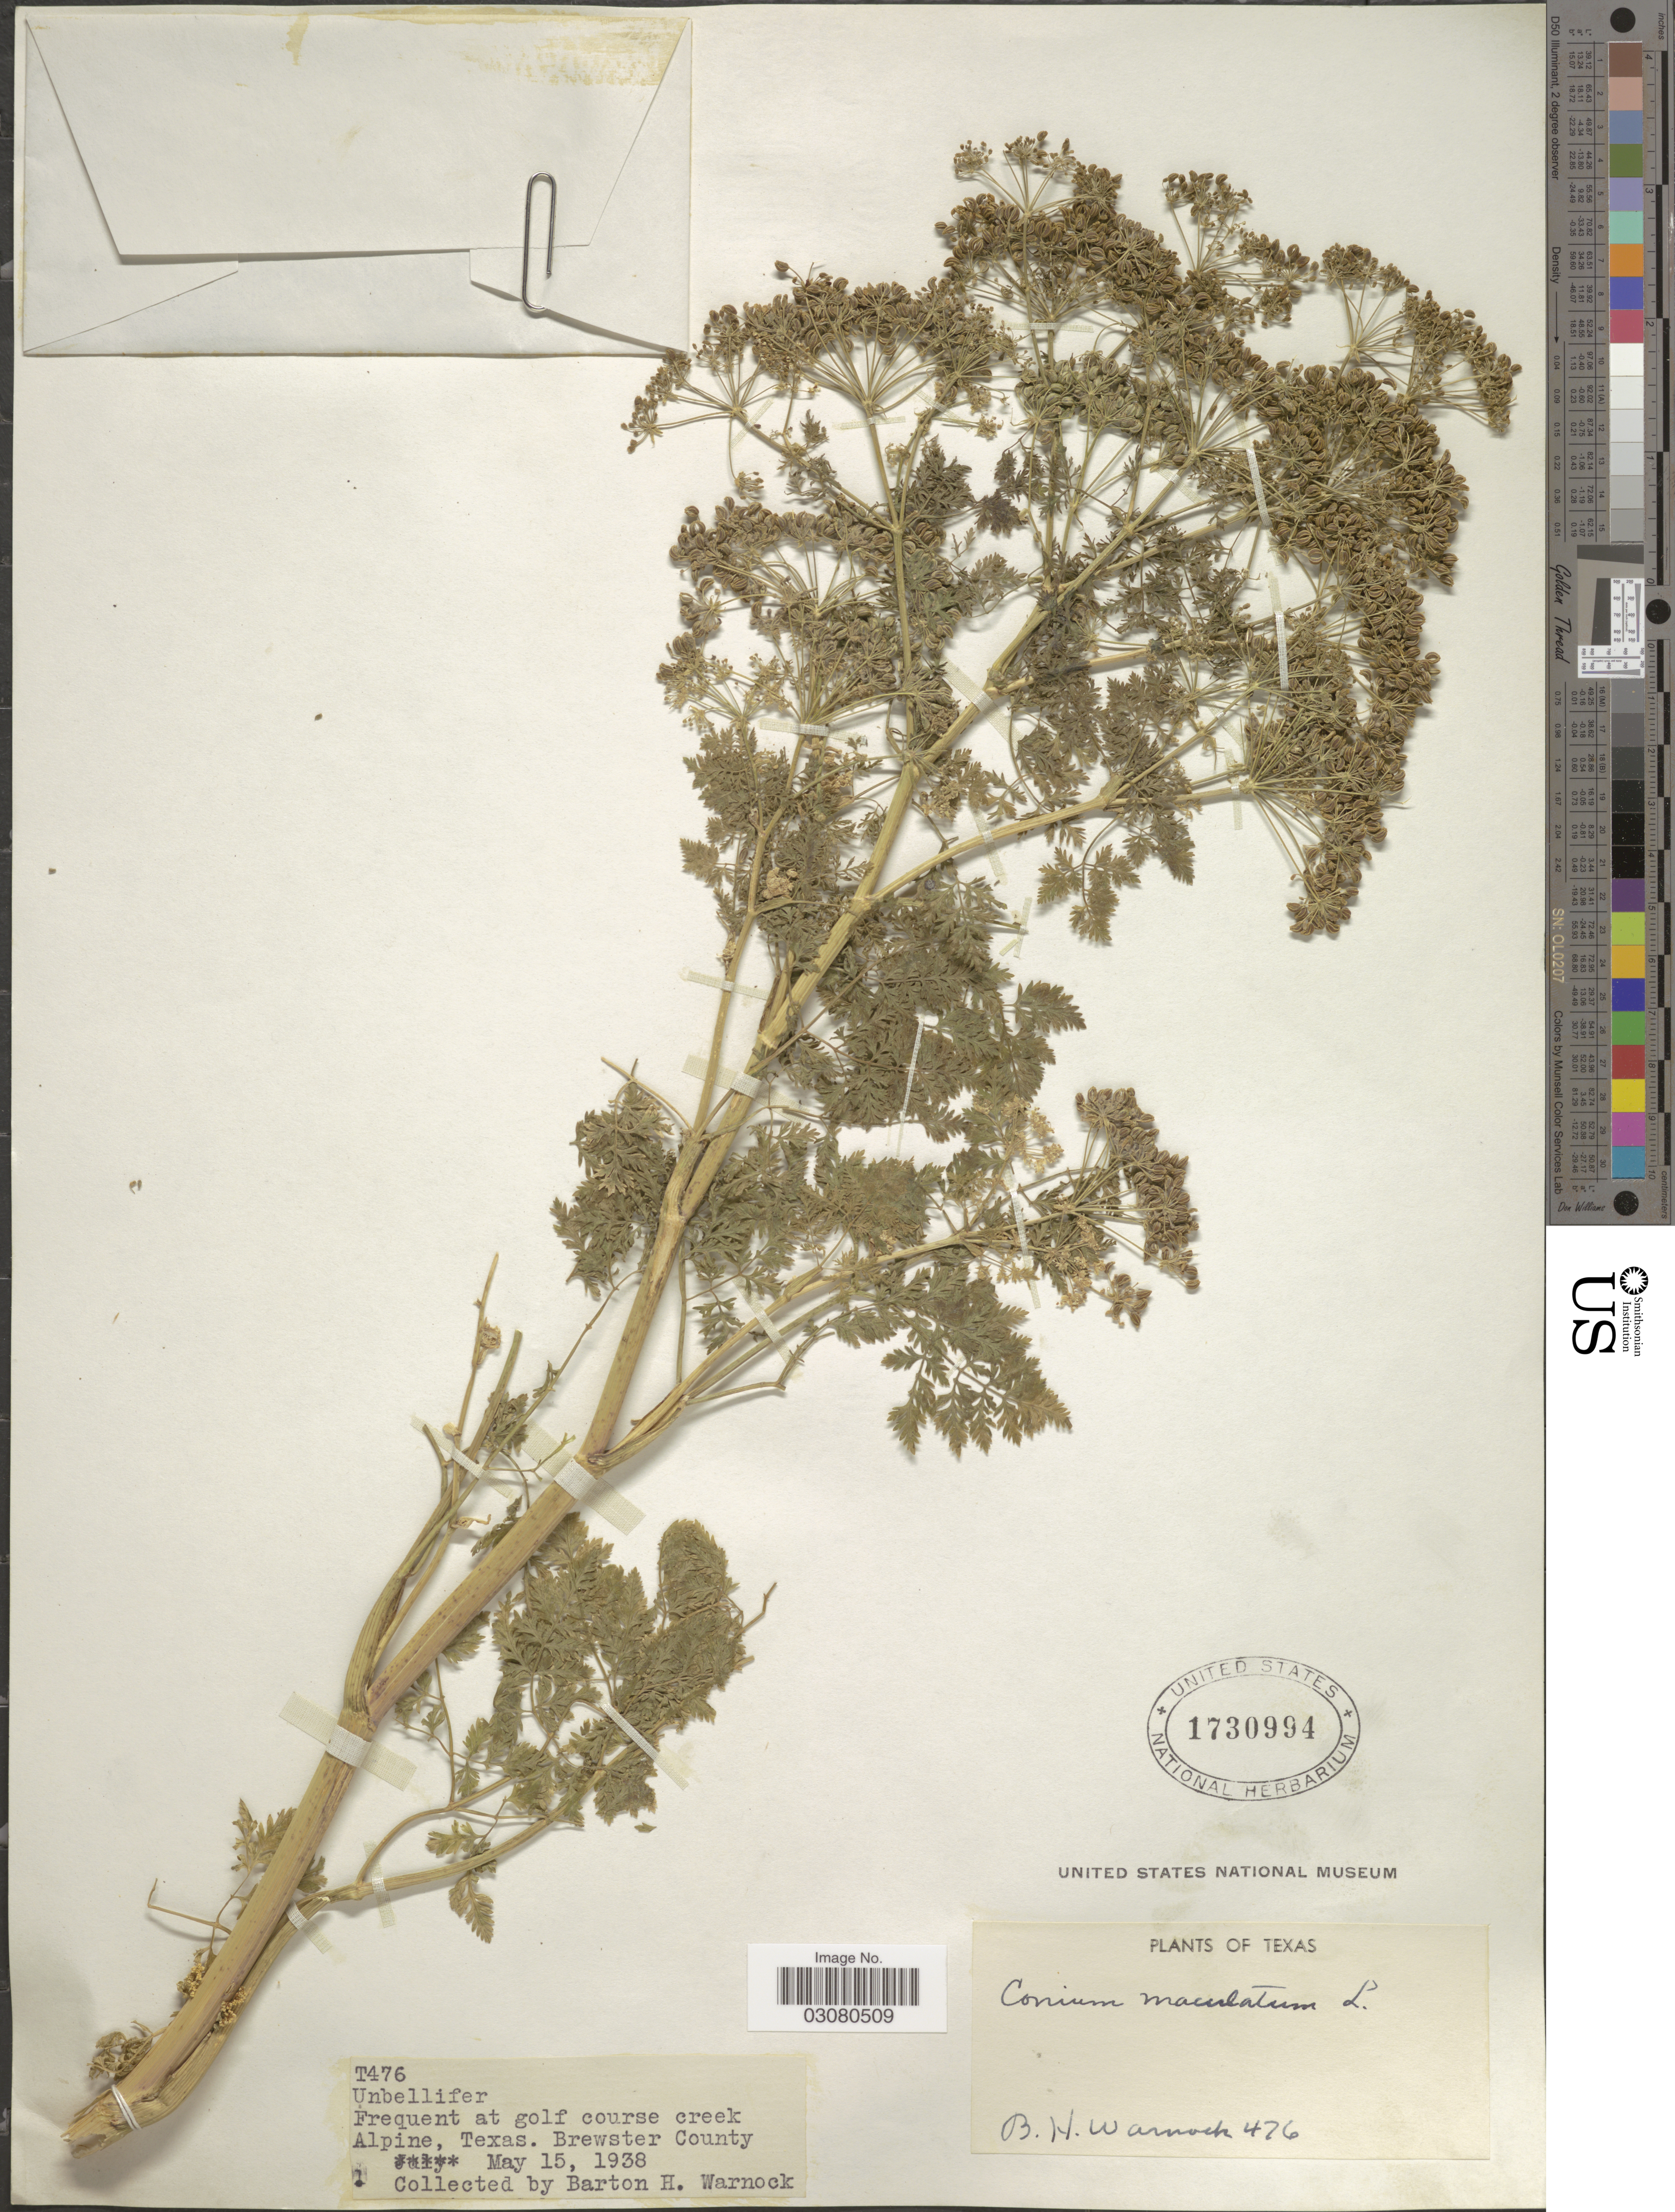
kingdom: Plantae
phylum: Tracheophyta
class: Magnoliopsida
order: Apiales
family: Apiaceae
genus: Conium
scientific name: Conium maculatum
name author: L.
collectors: B. H. Warnock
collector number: T476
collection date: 1938-05-15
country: United States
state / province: Texas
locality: Frequent at golf course creek Alpine. Brewster County.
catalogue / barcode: US 1730994